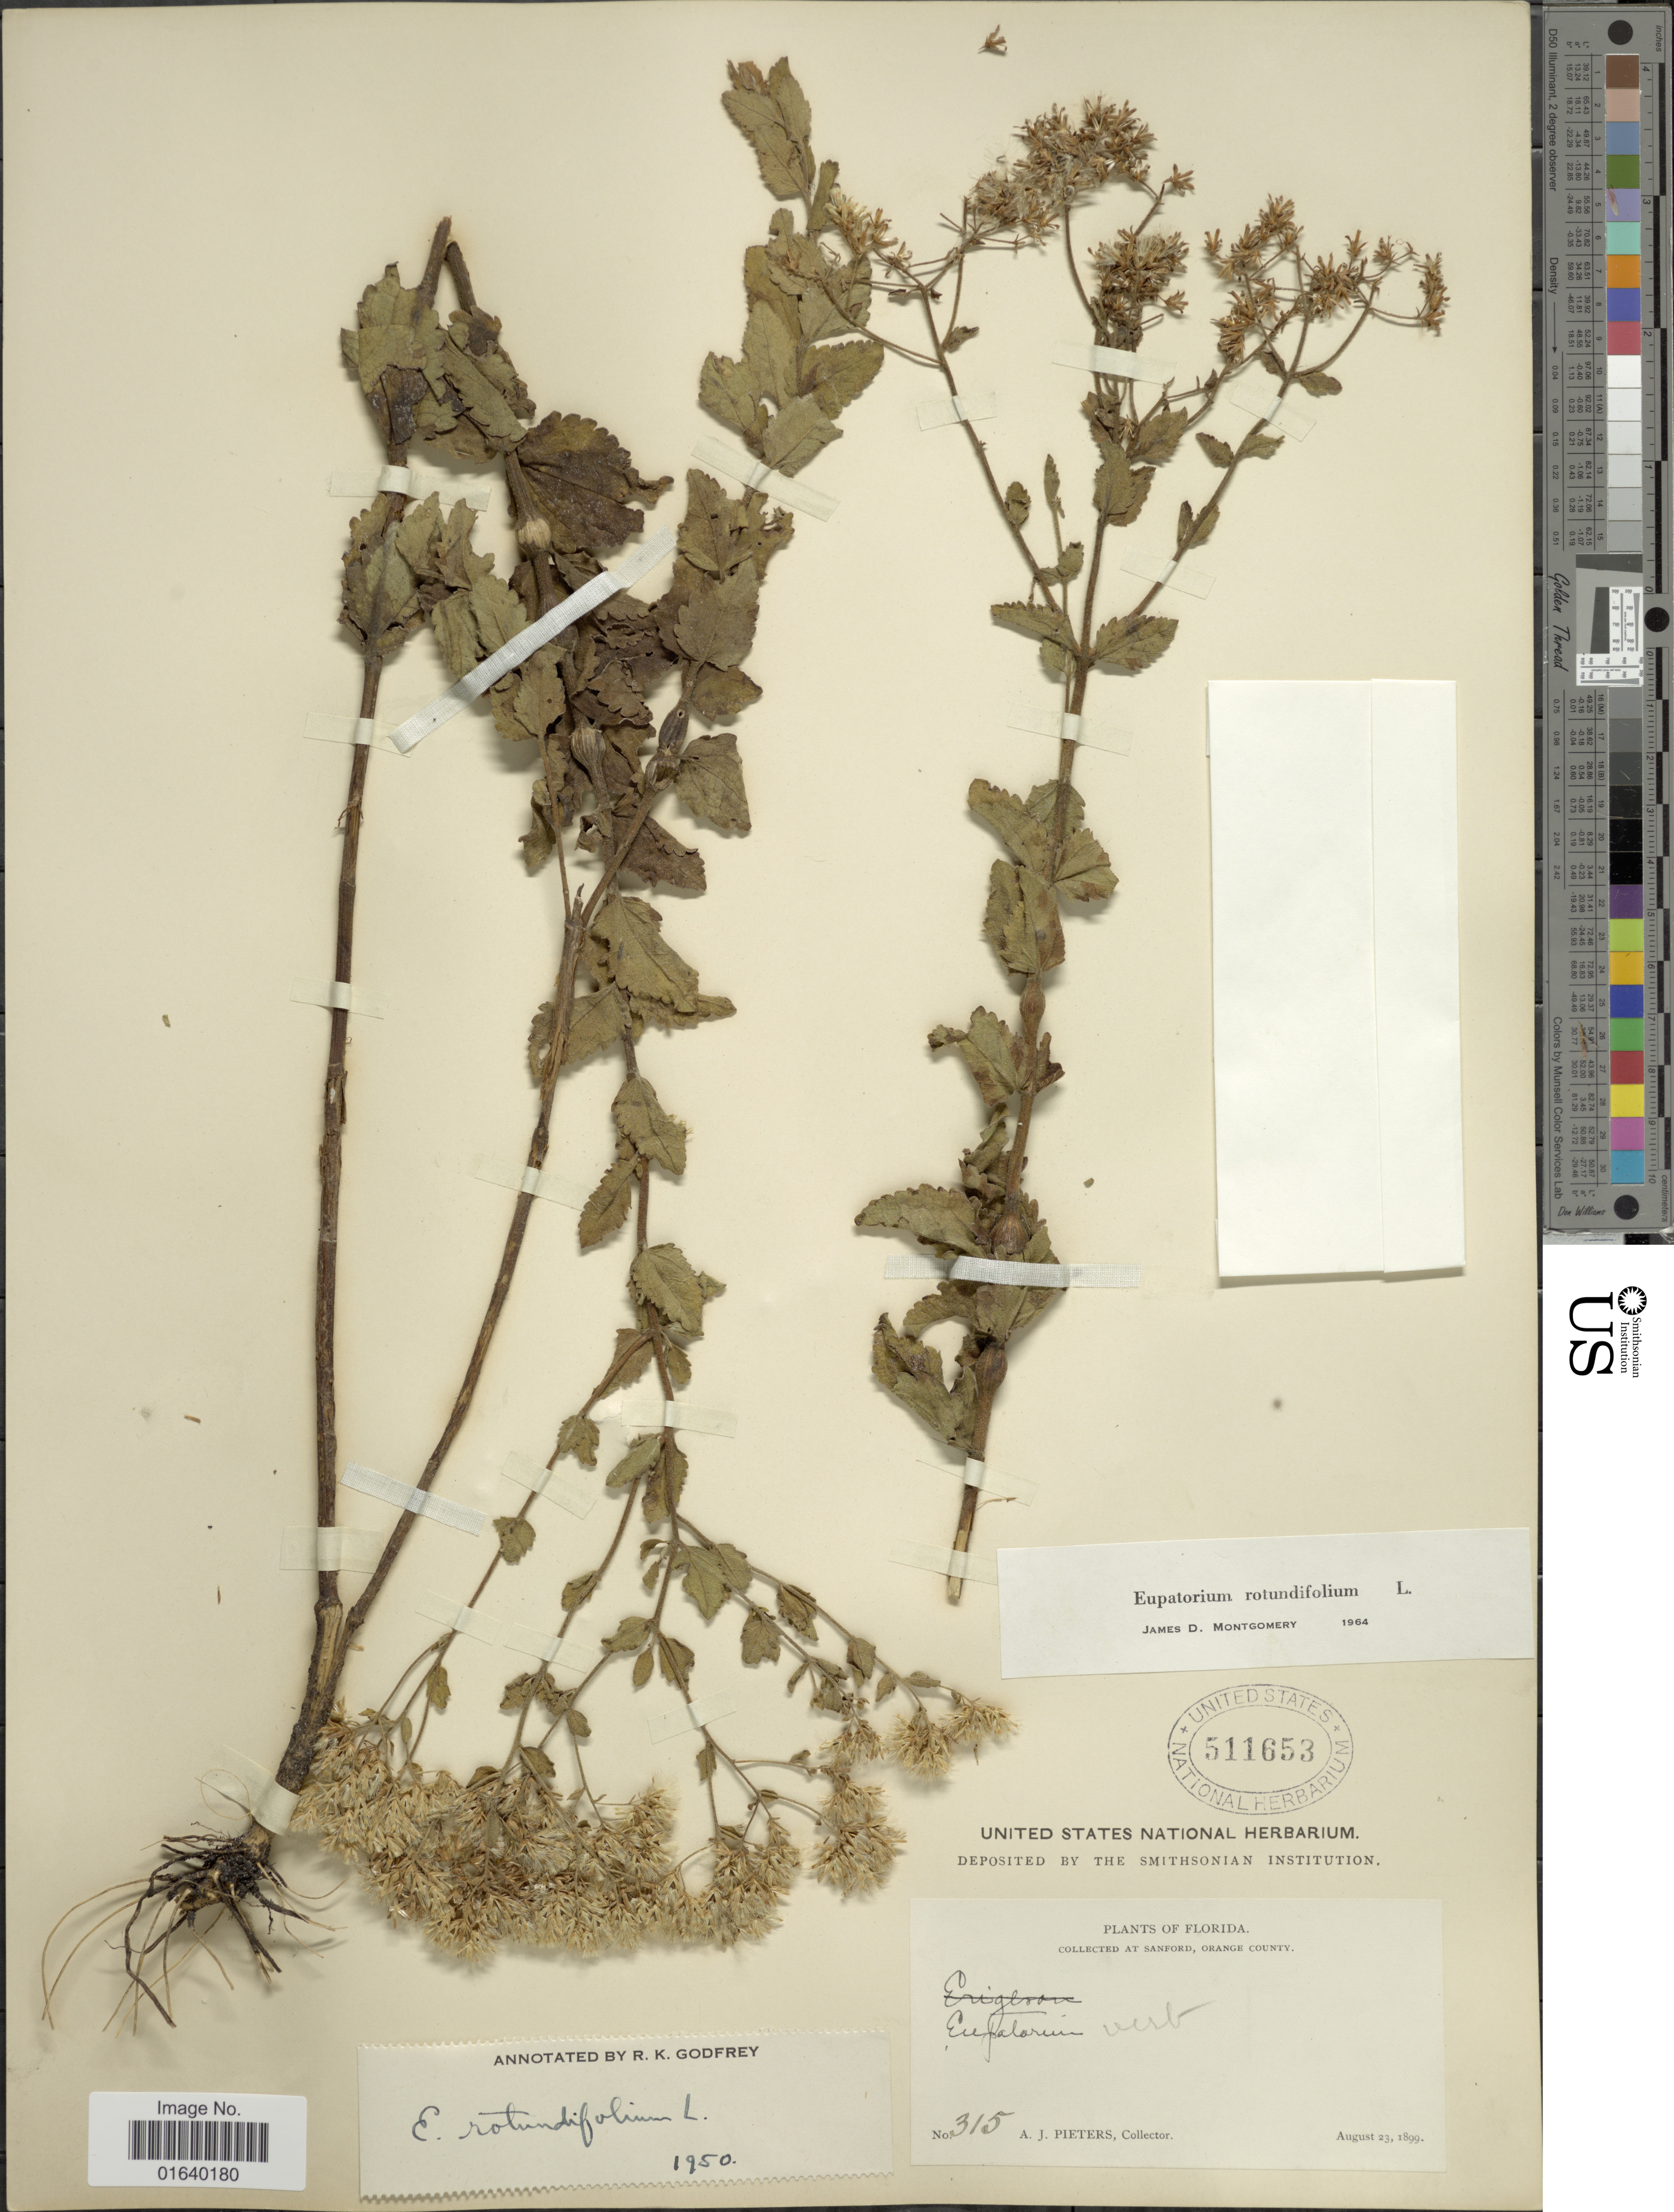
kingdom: Plantae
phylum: Tracheophyta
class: Magnoliopsida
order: Asterales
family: Asteraceae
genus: Eupatorium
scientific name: Eupatorium rotundifolium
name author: L.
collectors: A. Pieters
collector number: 315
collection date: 1899-08-23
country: United States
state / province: Florida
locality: At Sanford, Orange County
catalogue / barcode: US 511653